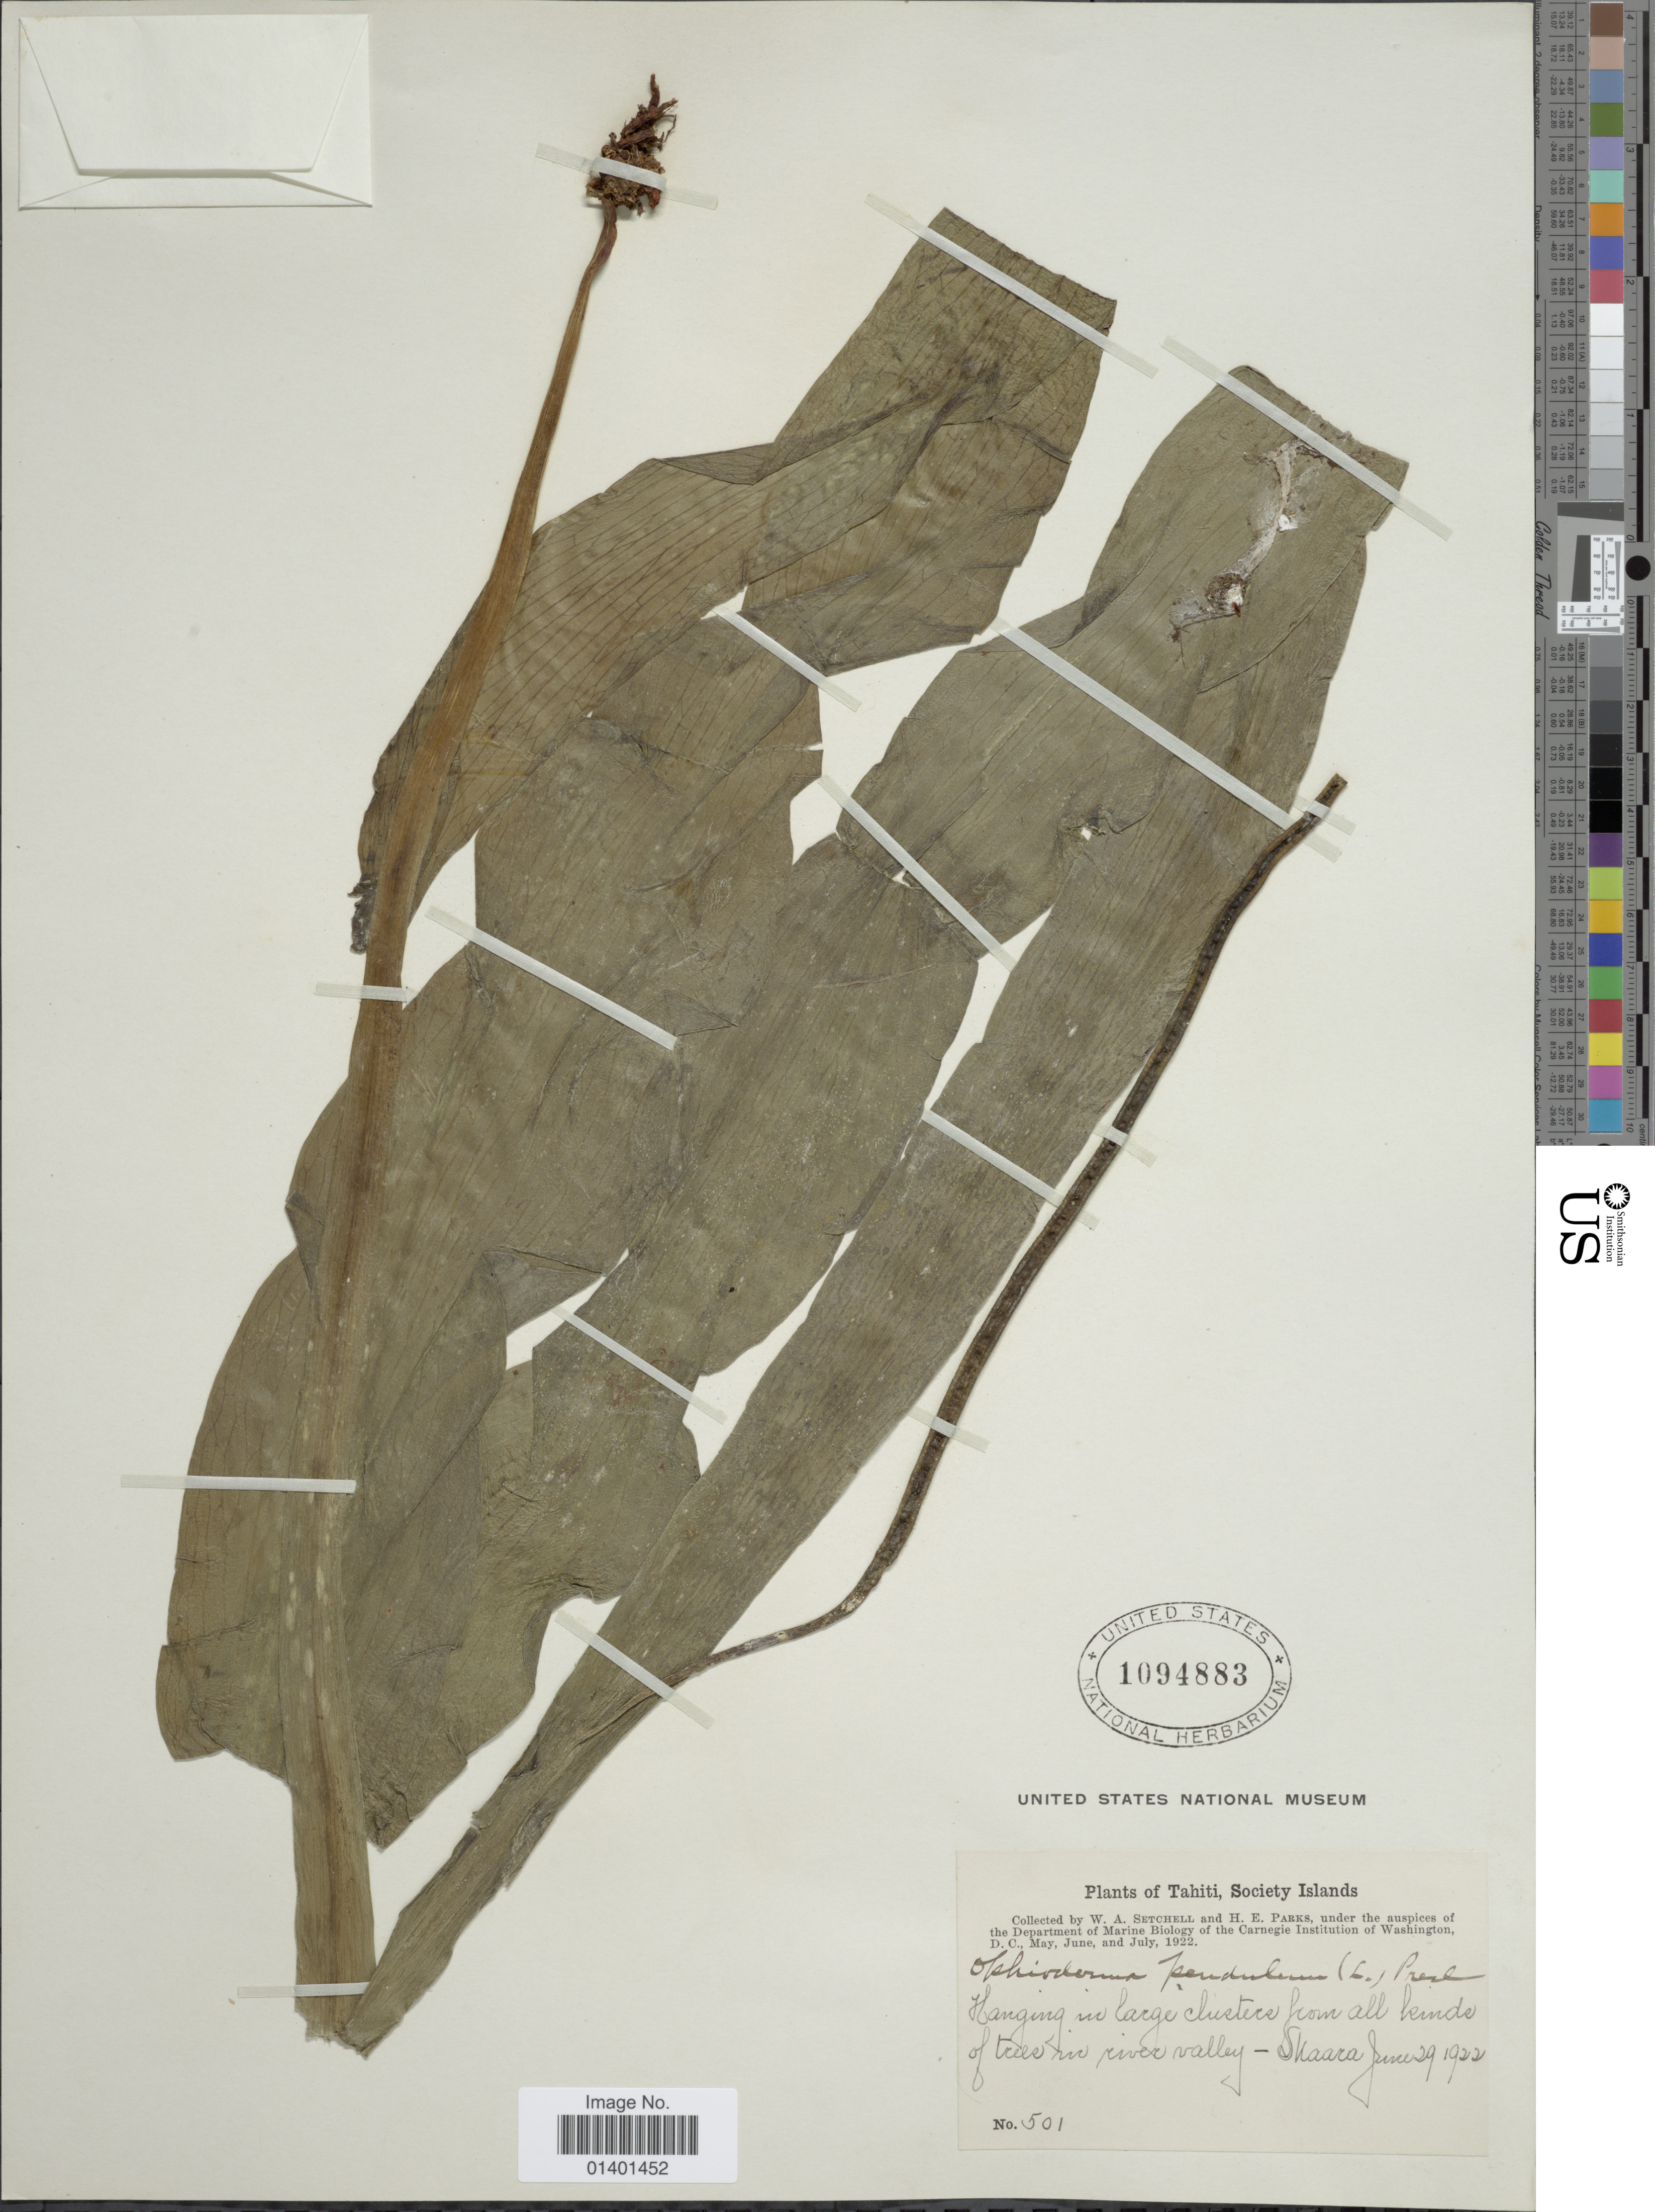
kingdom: Plantae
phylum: Tracheophyta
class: Polypodiopsida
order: Ophioglossales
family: Ophioglossaceae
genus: Ophioderma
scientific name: Ophioderma pendulum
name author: (L.) C. Presl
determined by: Wagner, W. L., (BOT), Smithsonian Institution - National Museum of Natural History (UNITED STATES)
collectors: W. Setchell & H. E. Parks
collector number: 501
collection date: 1922-06-29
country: French Polynesia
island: Tahiti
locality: Tahiti, Society islands, in river valley - Skaara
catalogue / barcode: US 1094883